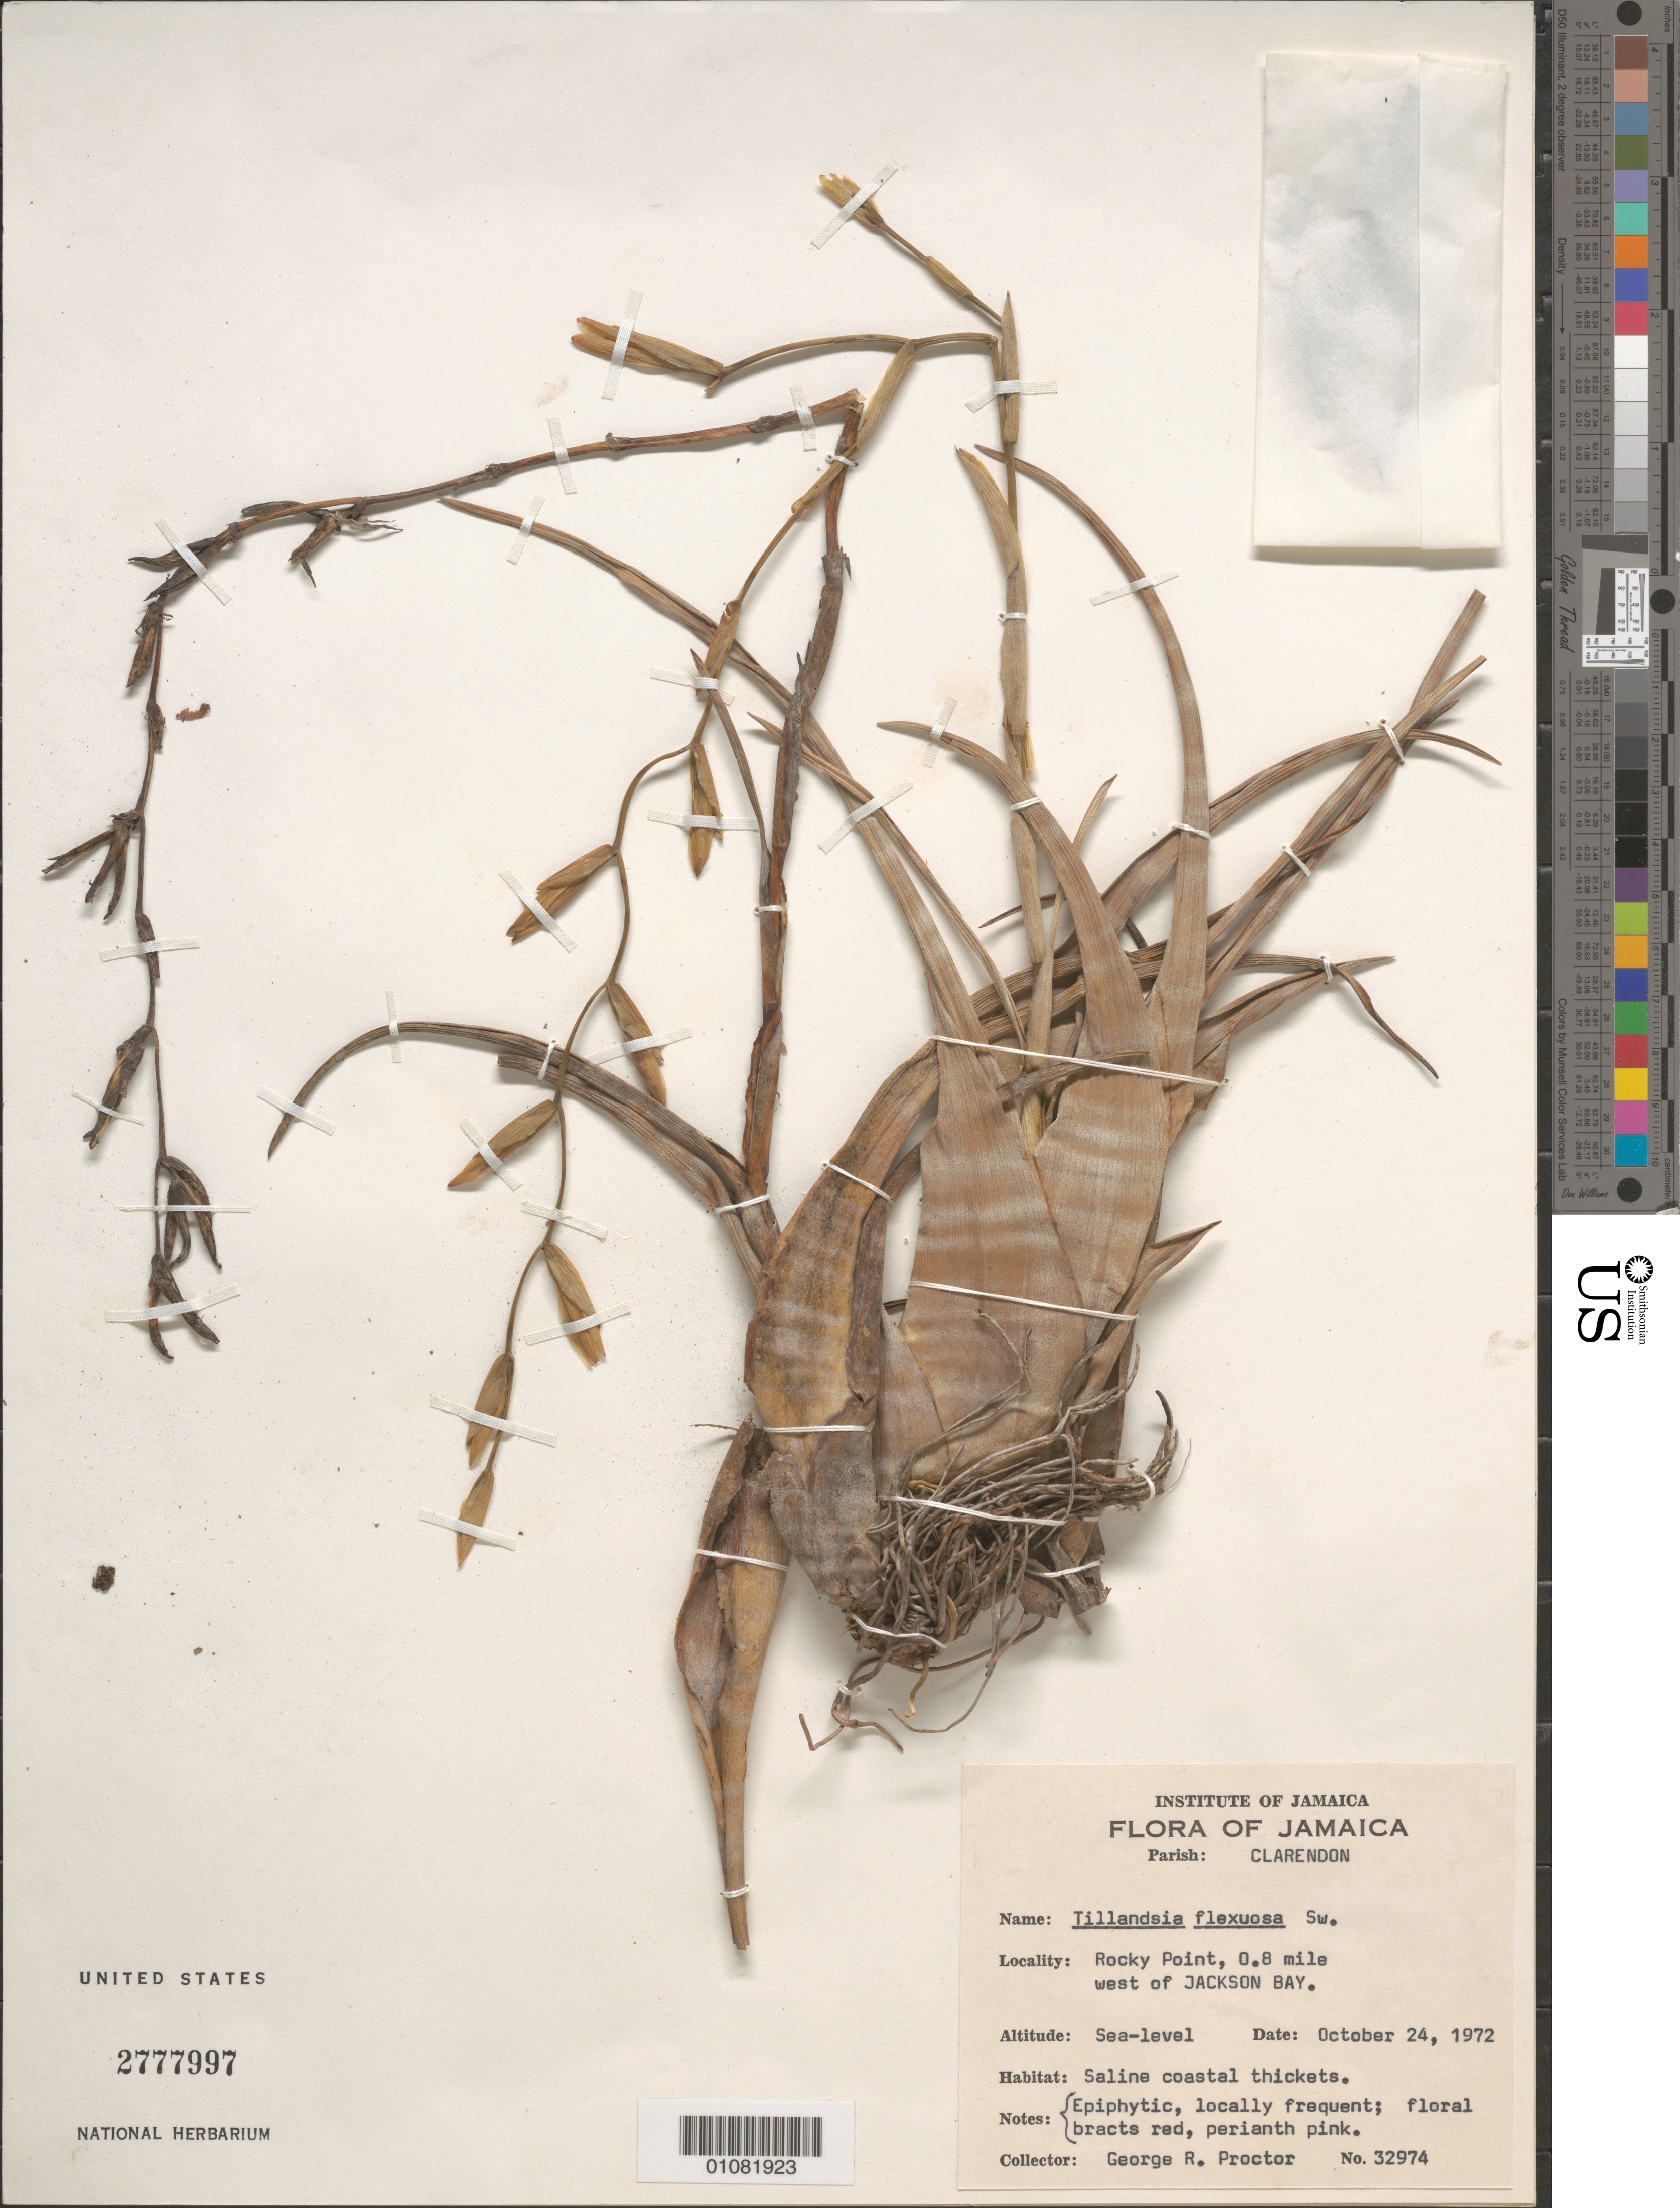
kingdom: Plantae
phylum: Tracheophyta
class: Liliopsida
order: Poales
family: Bromeliaceae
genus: Tillandsia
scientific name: Tillandsia flexuosa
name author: Sw.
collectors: G. R. Proctor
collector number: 32974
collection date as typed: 24 Oct 1972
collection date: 1972-10-24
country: Jamaica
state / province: Clarendon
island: Jamaica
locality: Rocky Point, 0.8 mile W of Jackson Bay.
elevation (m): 0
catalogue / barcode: US 2777997